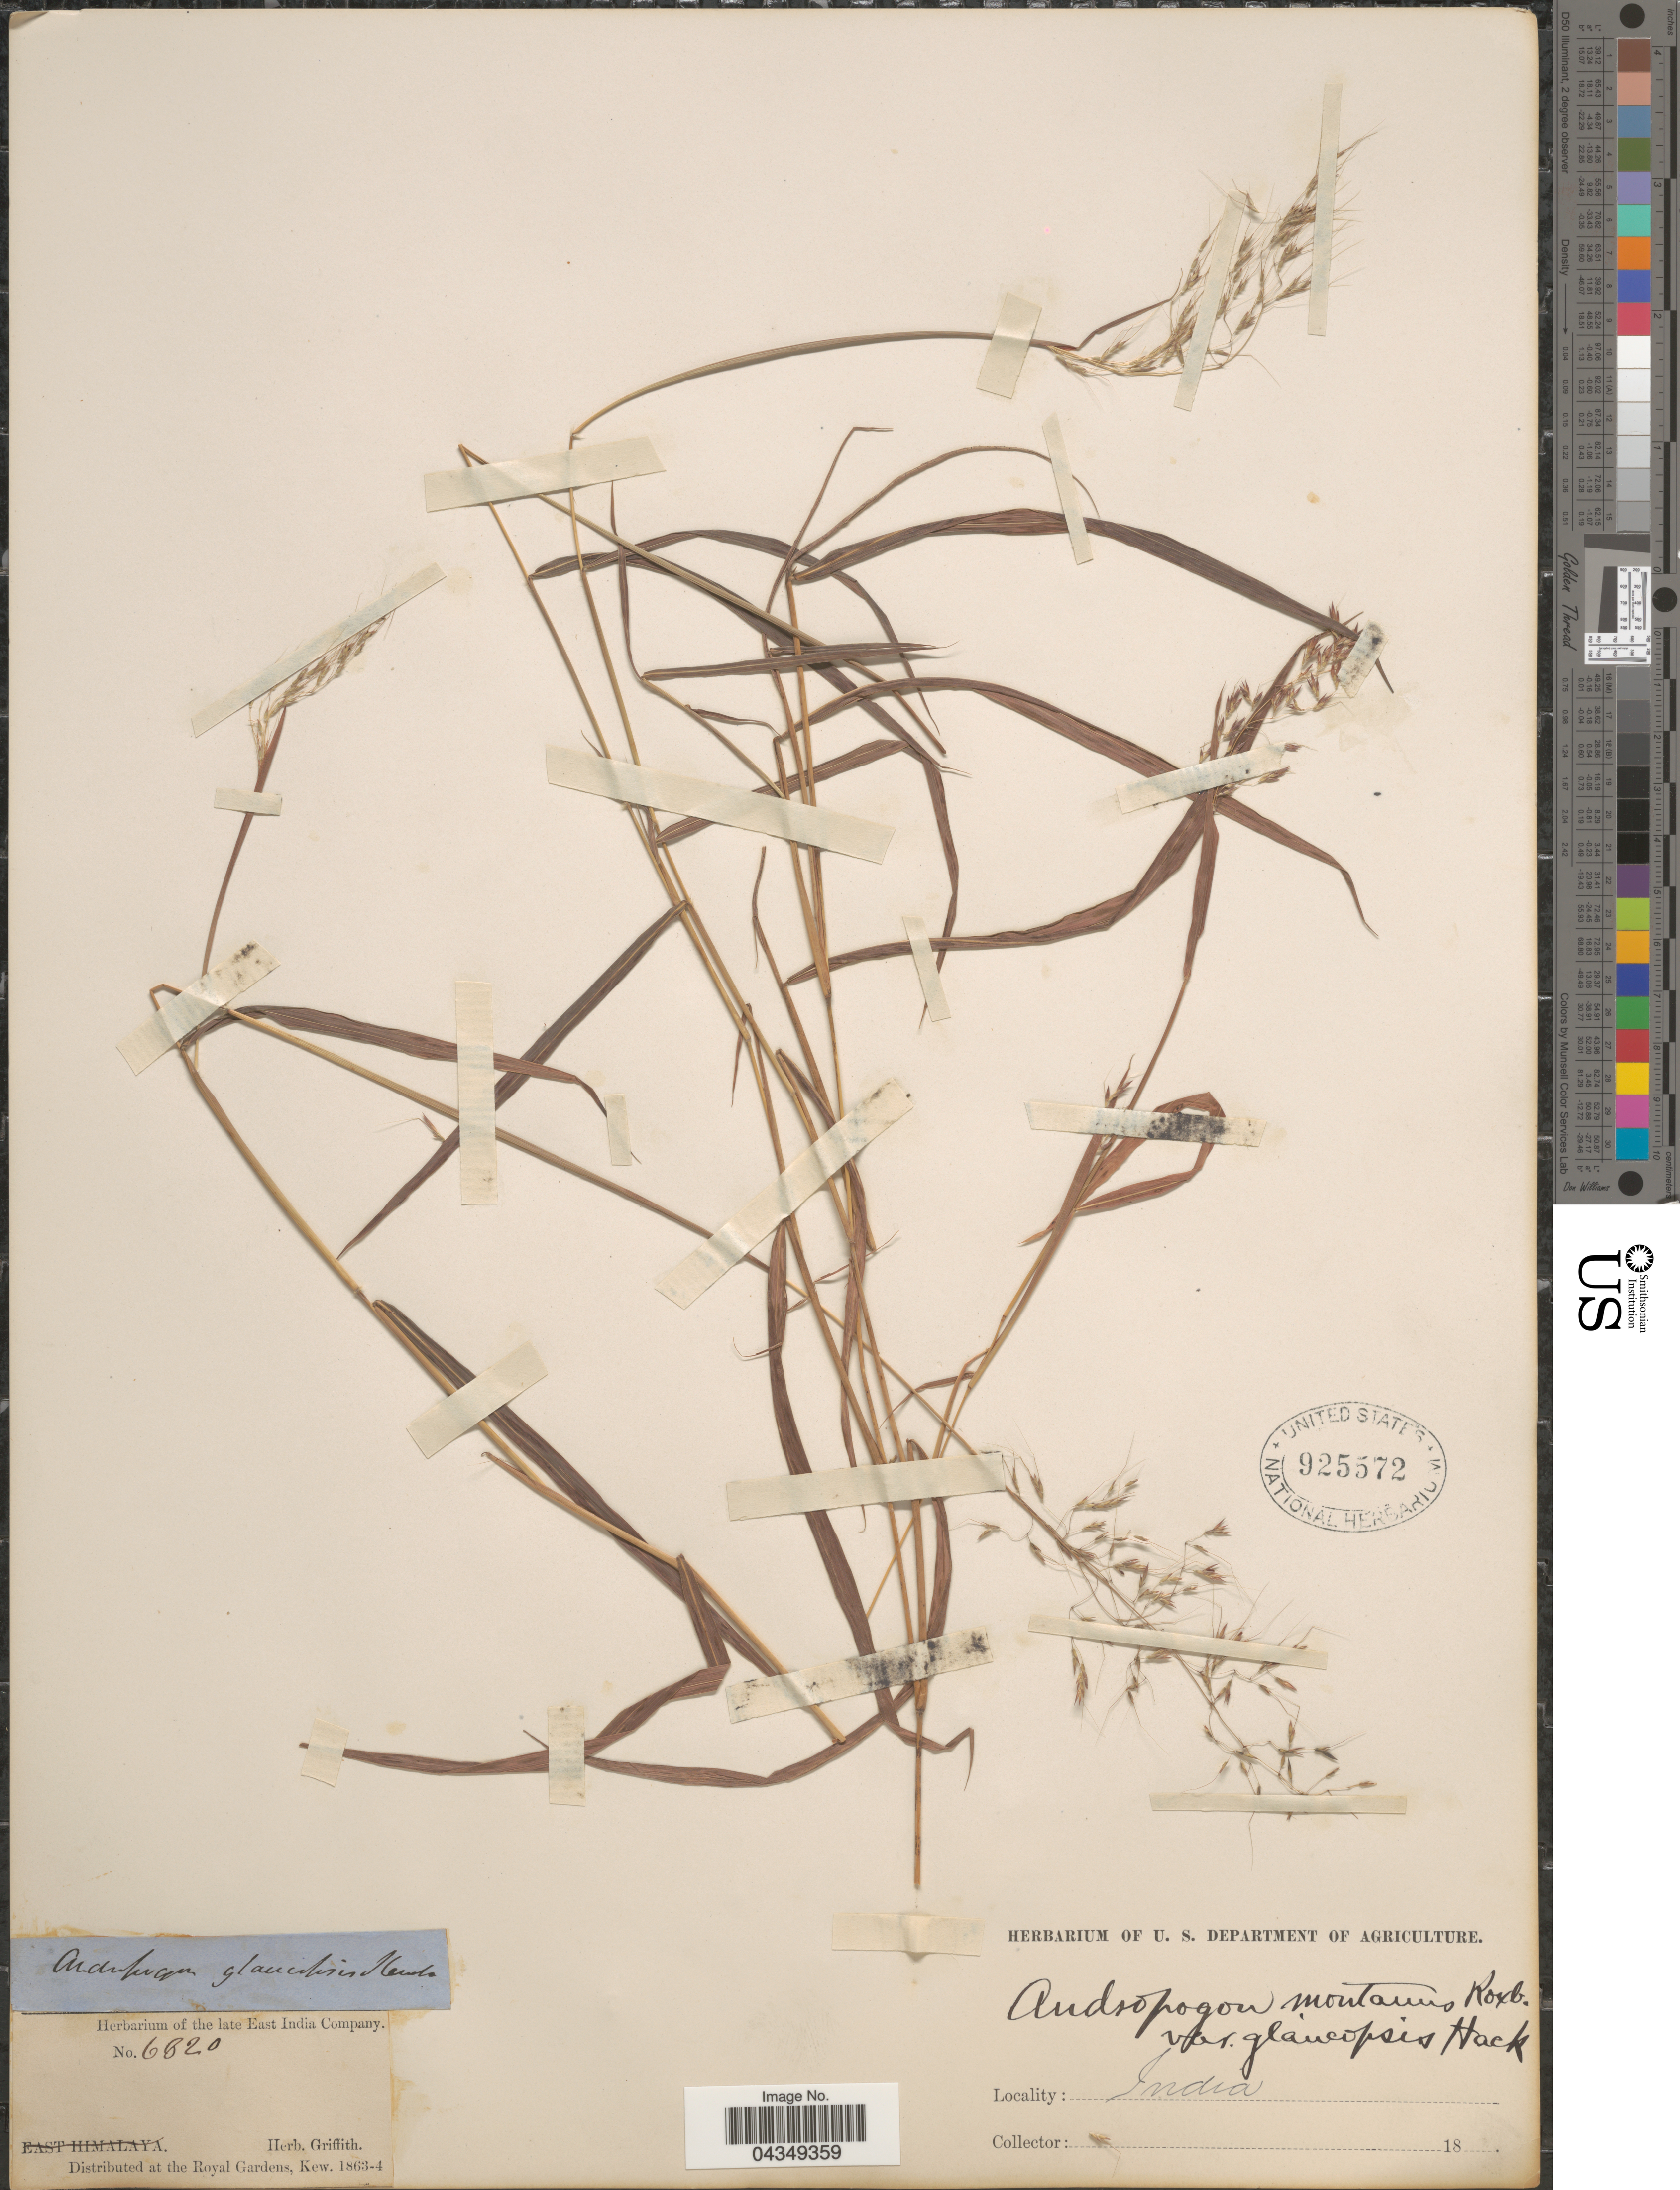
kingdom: Plantae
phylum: Tracheophyta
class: Liliopsida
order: Poales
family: Poaceae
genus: Capillipedium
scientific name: Capillipedium assimile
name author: (Steud.) A. Camus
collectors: ex herb. Griffith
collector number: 6820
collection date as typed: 18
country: India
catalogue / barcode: US 925572